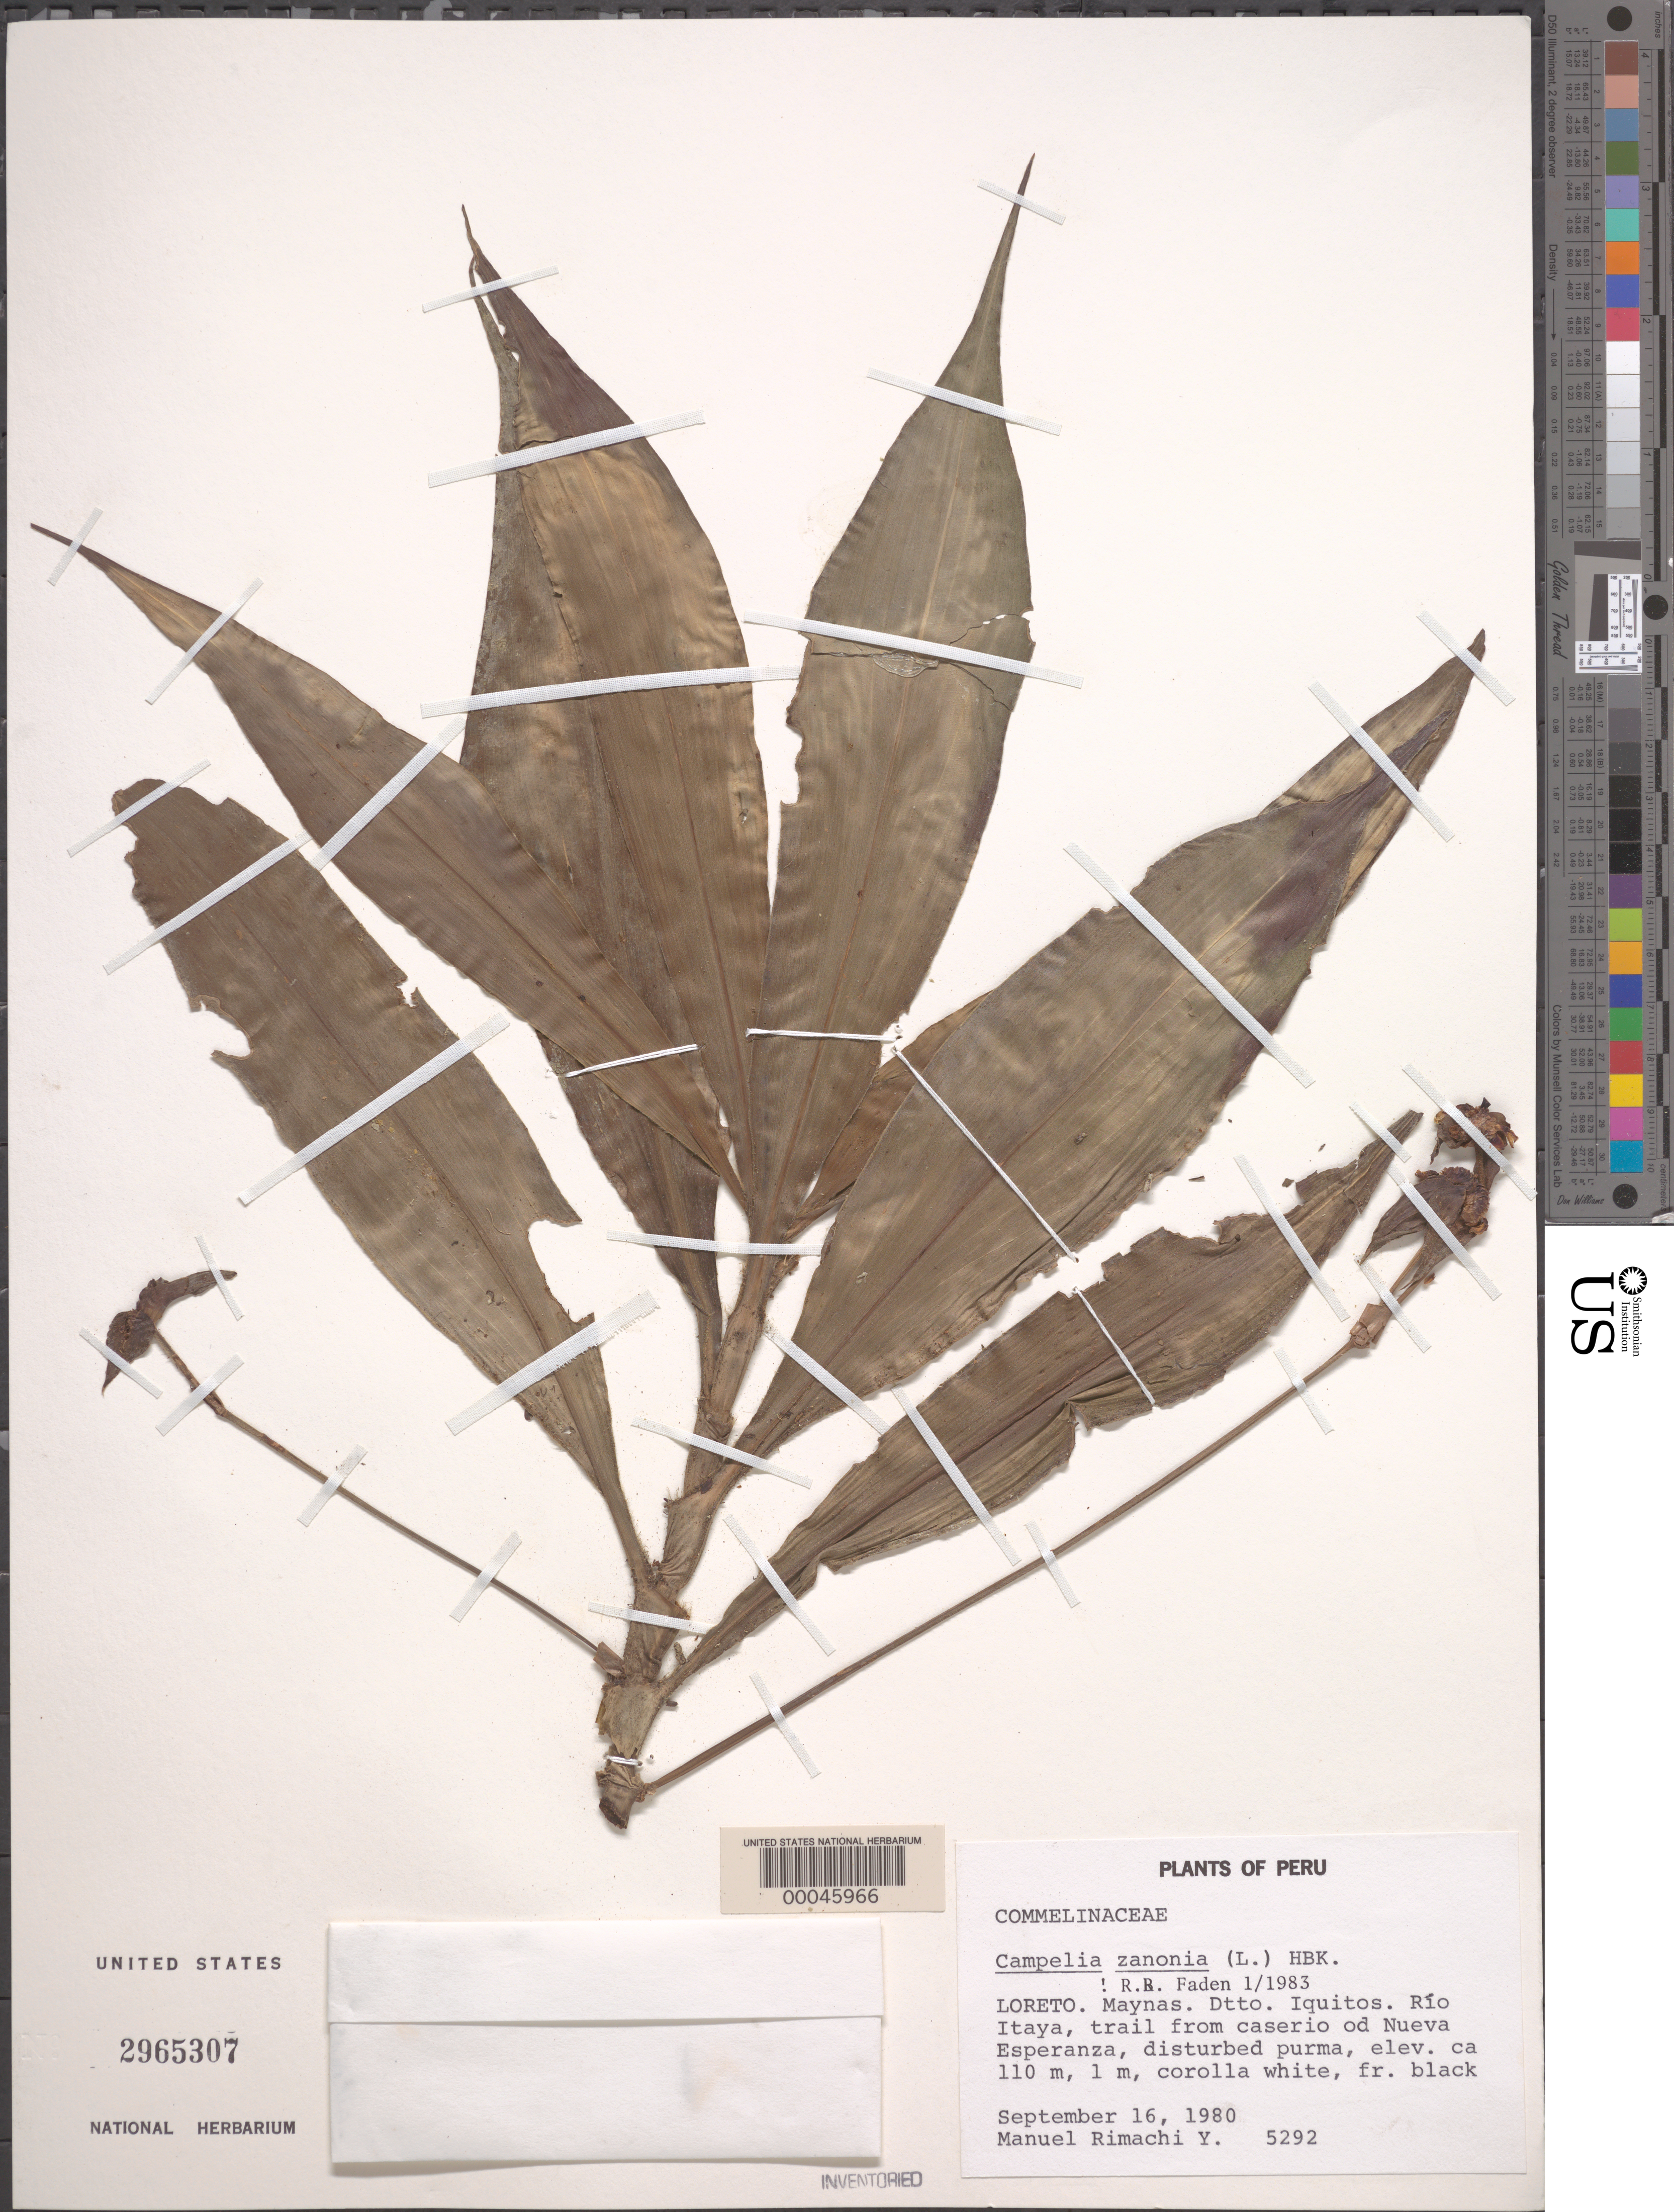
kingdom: Plantae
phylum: Tracheophyta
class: Liliopsida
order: Commelinales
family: Commelinaceae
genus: Tradescantia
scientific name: Tradescantia zanonia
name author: (L.) Sw.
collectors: M. Rimachi Y.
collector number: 5292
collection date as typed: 16 Sep 1980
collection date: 1980-09-16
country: Peru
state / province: Loreto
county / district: Maynas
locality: Rio itaya, iquitos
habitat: Disturbed purma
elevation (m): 110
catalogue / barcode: US 2965307